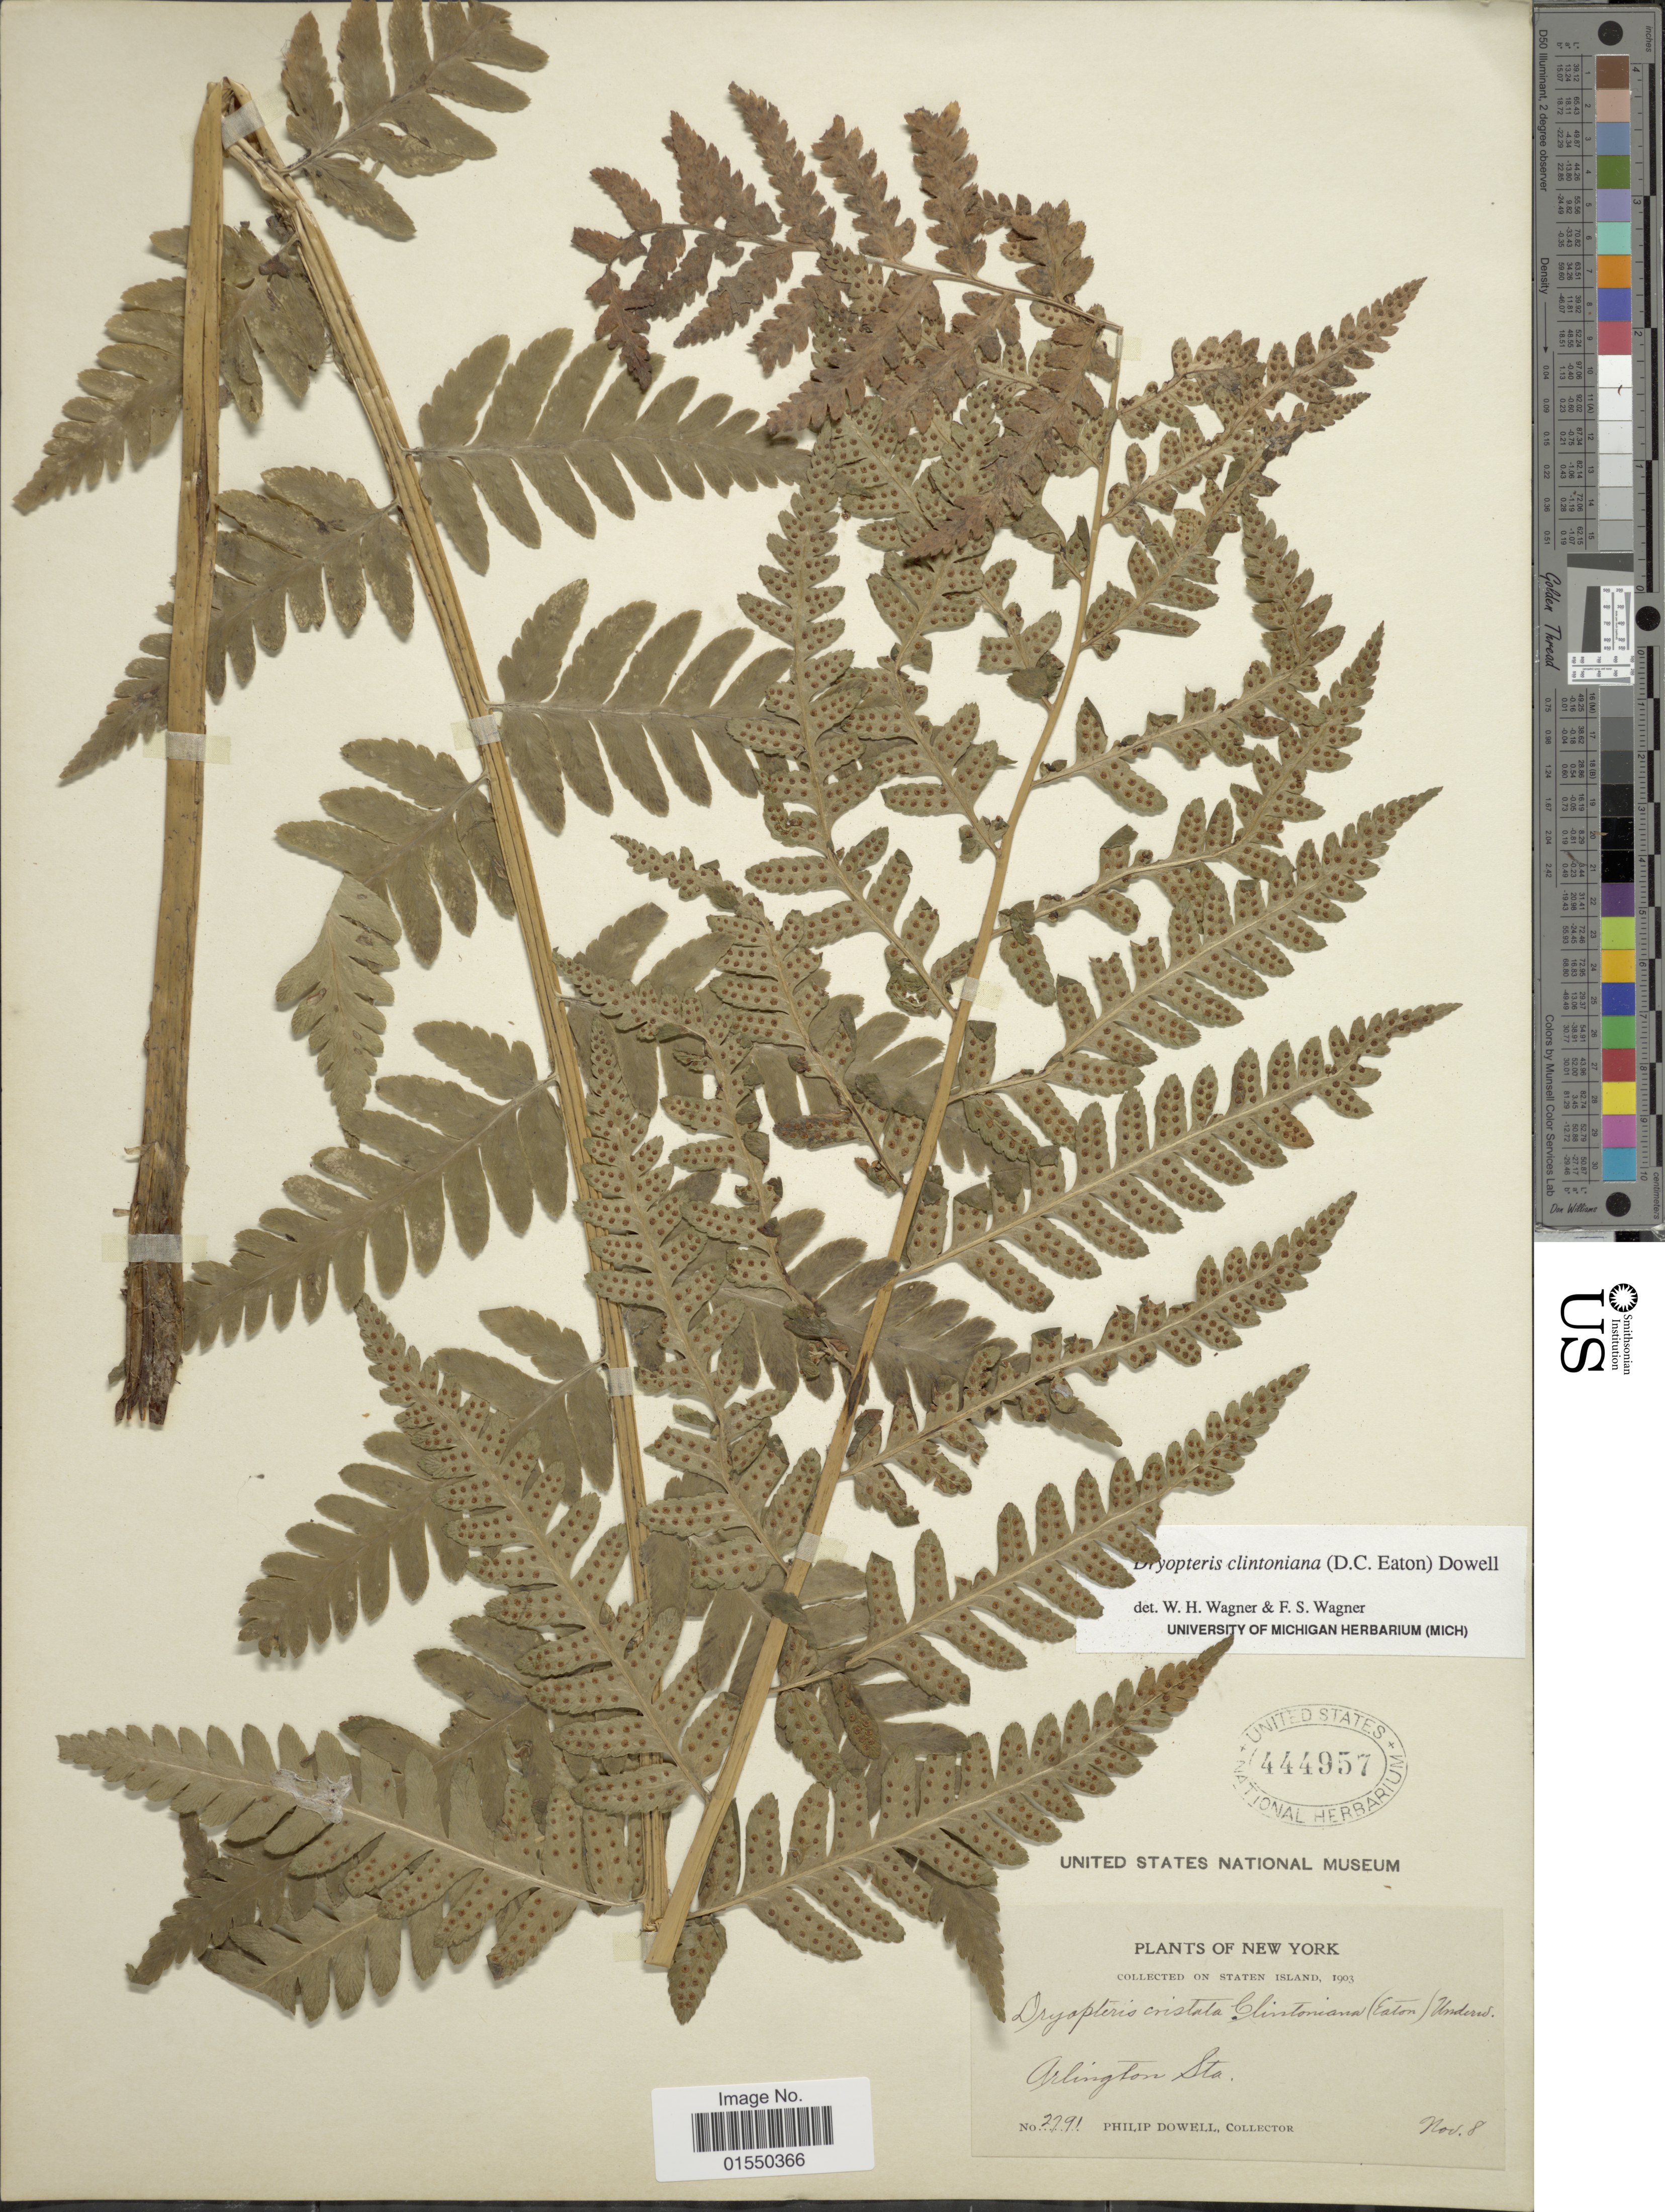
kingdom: Plantae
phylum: Tracheophyta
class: Polypodiopsida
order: Polypodiales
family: Dryopteridaceae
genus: Dryopteris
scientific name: Dryopteris clintoniana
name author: (D.C. Eaton) Dowell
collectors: P. Dowell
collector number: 2791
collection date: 1903-11-08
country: United States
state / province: New York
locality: Staten Island, Arlington Sta.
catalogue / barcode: US 444957